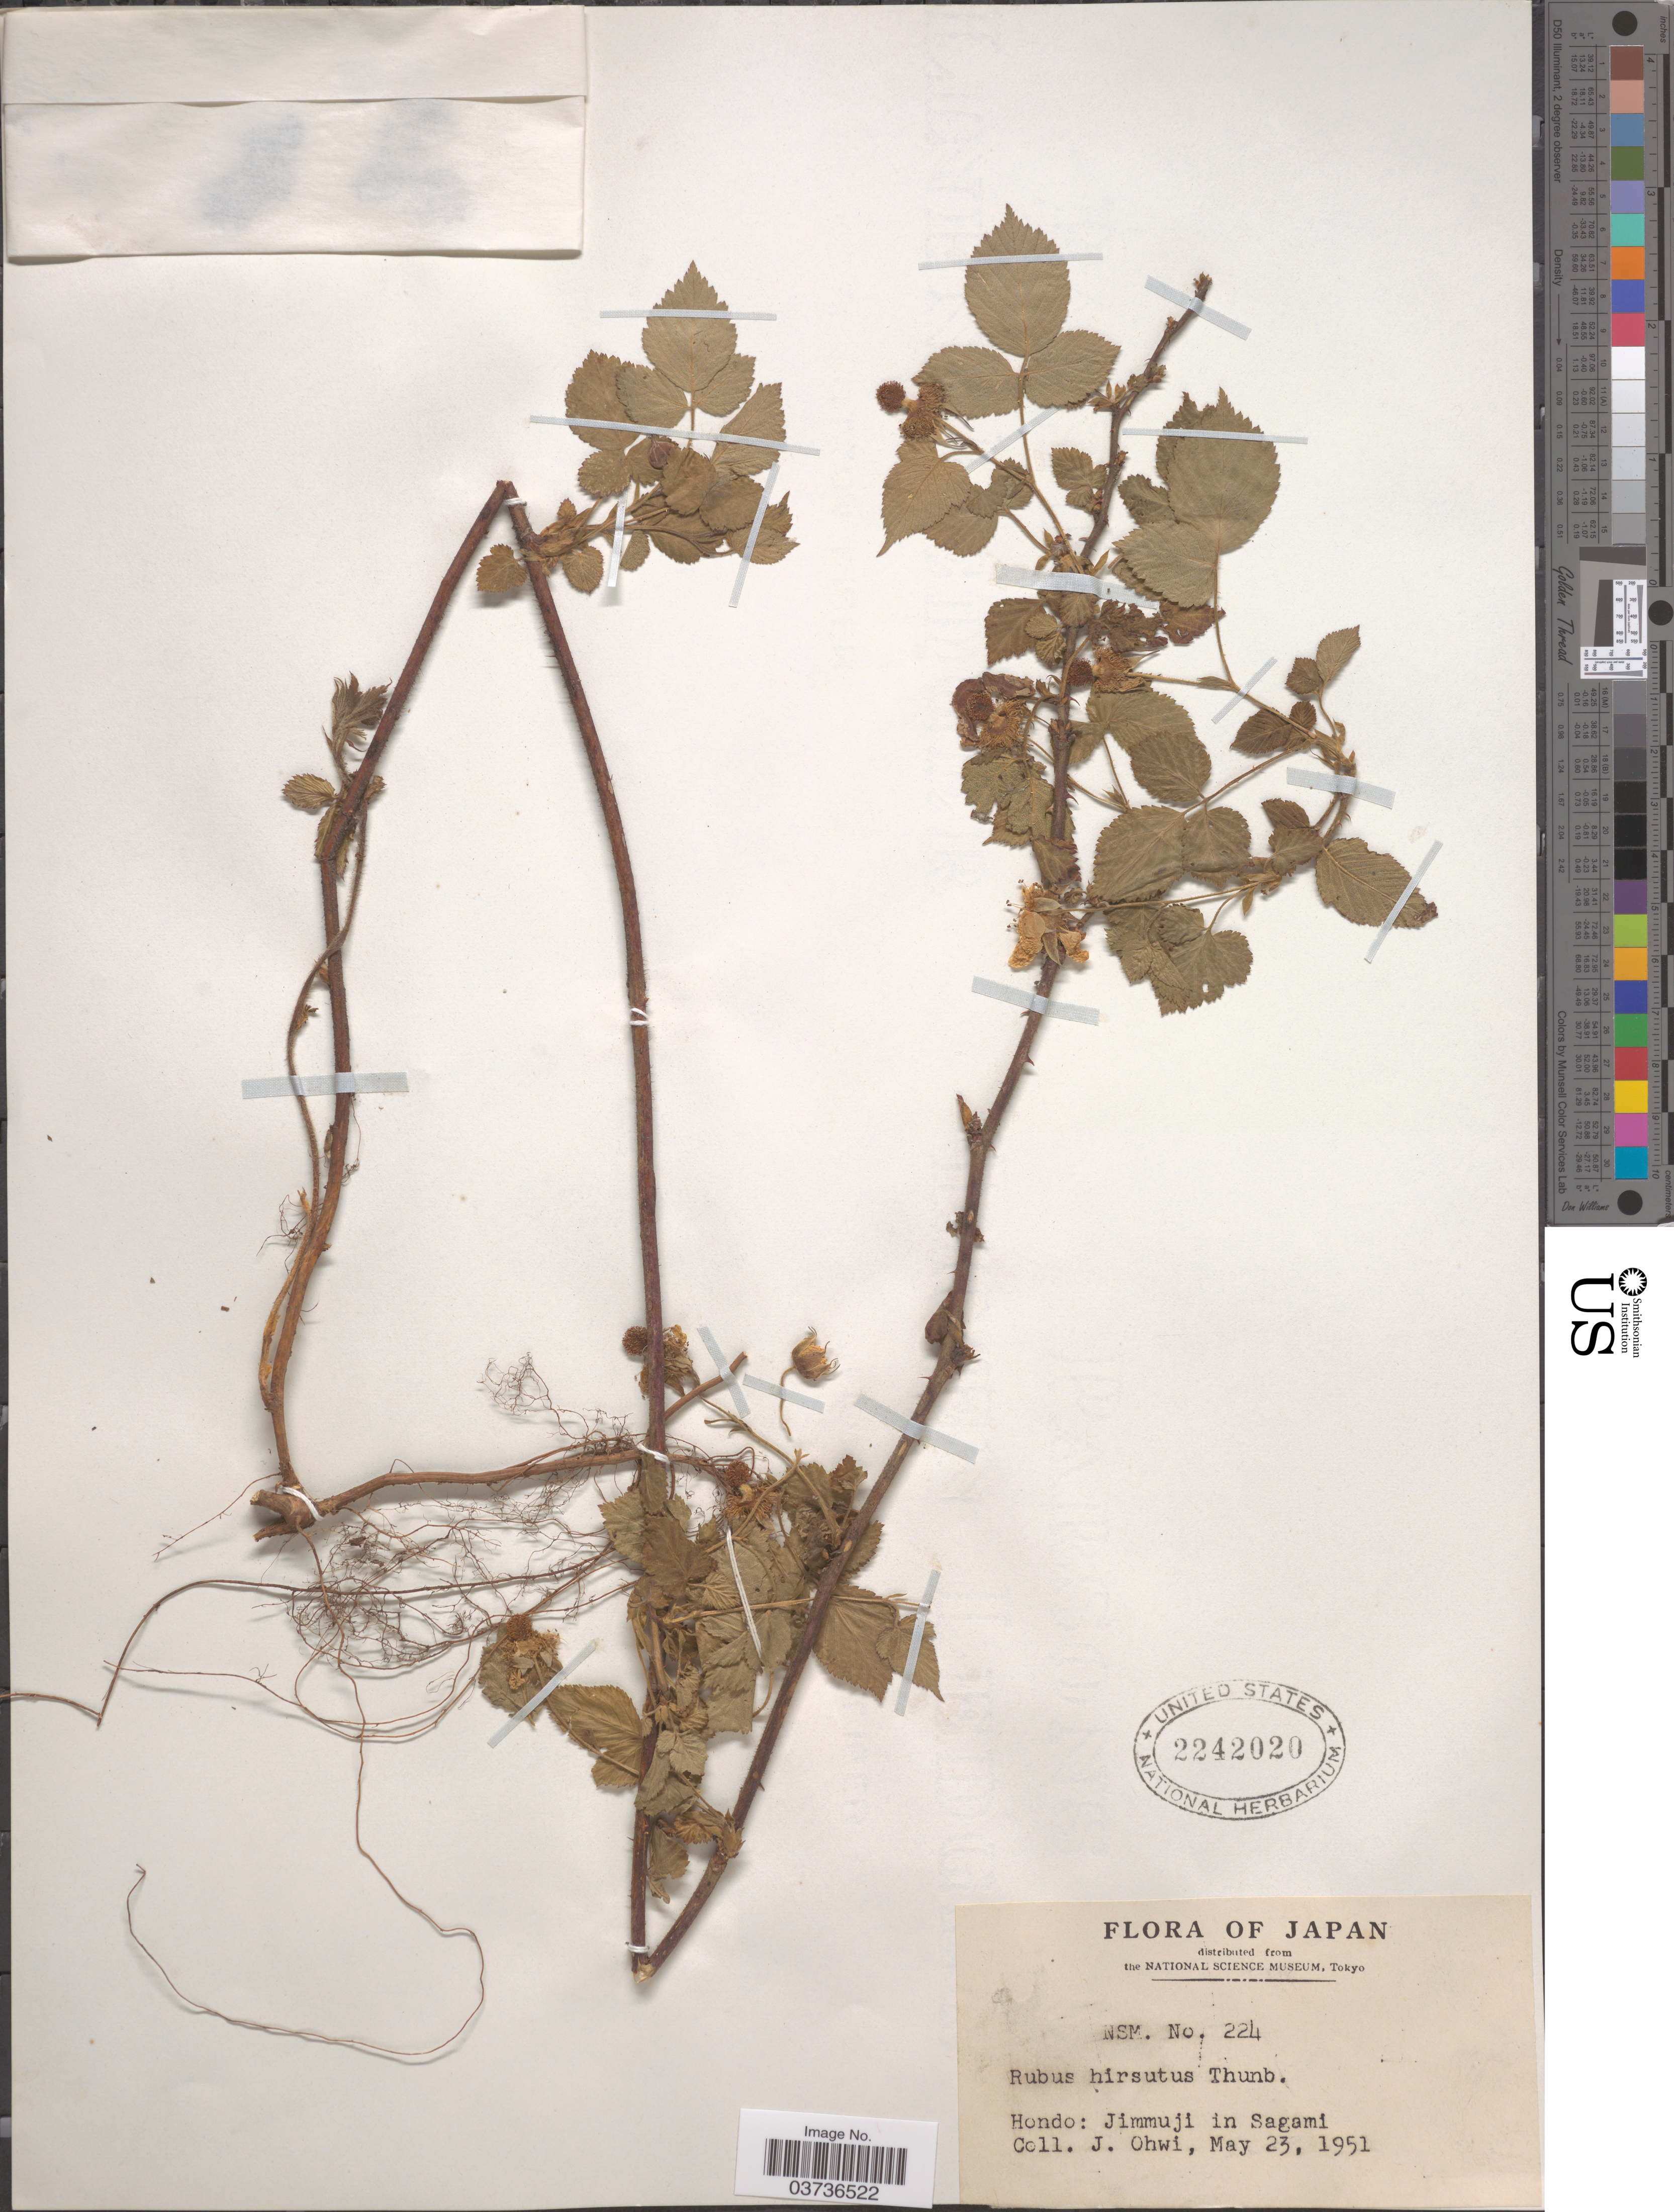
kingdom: Plantae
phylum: Tracheophyta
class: Magnoliopsida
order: Rosales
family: Rosaceae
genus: Rubus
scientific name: Rubus thunbergii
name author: Siebold & Zucc.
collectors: J. Ohwi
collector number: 224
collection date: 1951-05-23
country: Japan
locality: Hondo: Jimmuji in Sagami.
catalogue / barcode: US 2242020